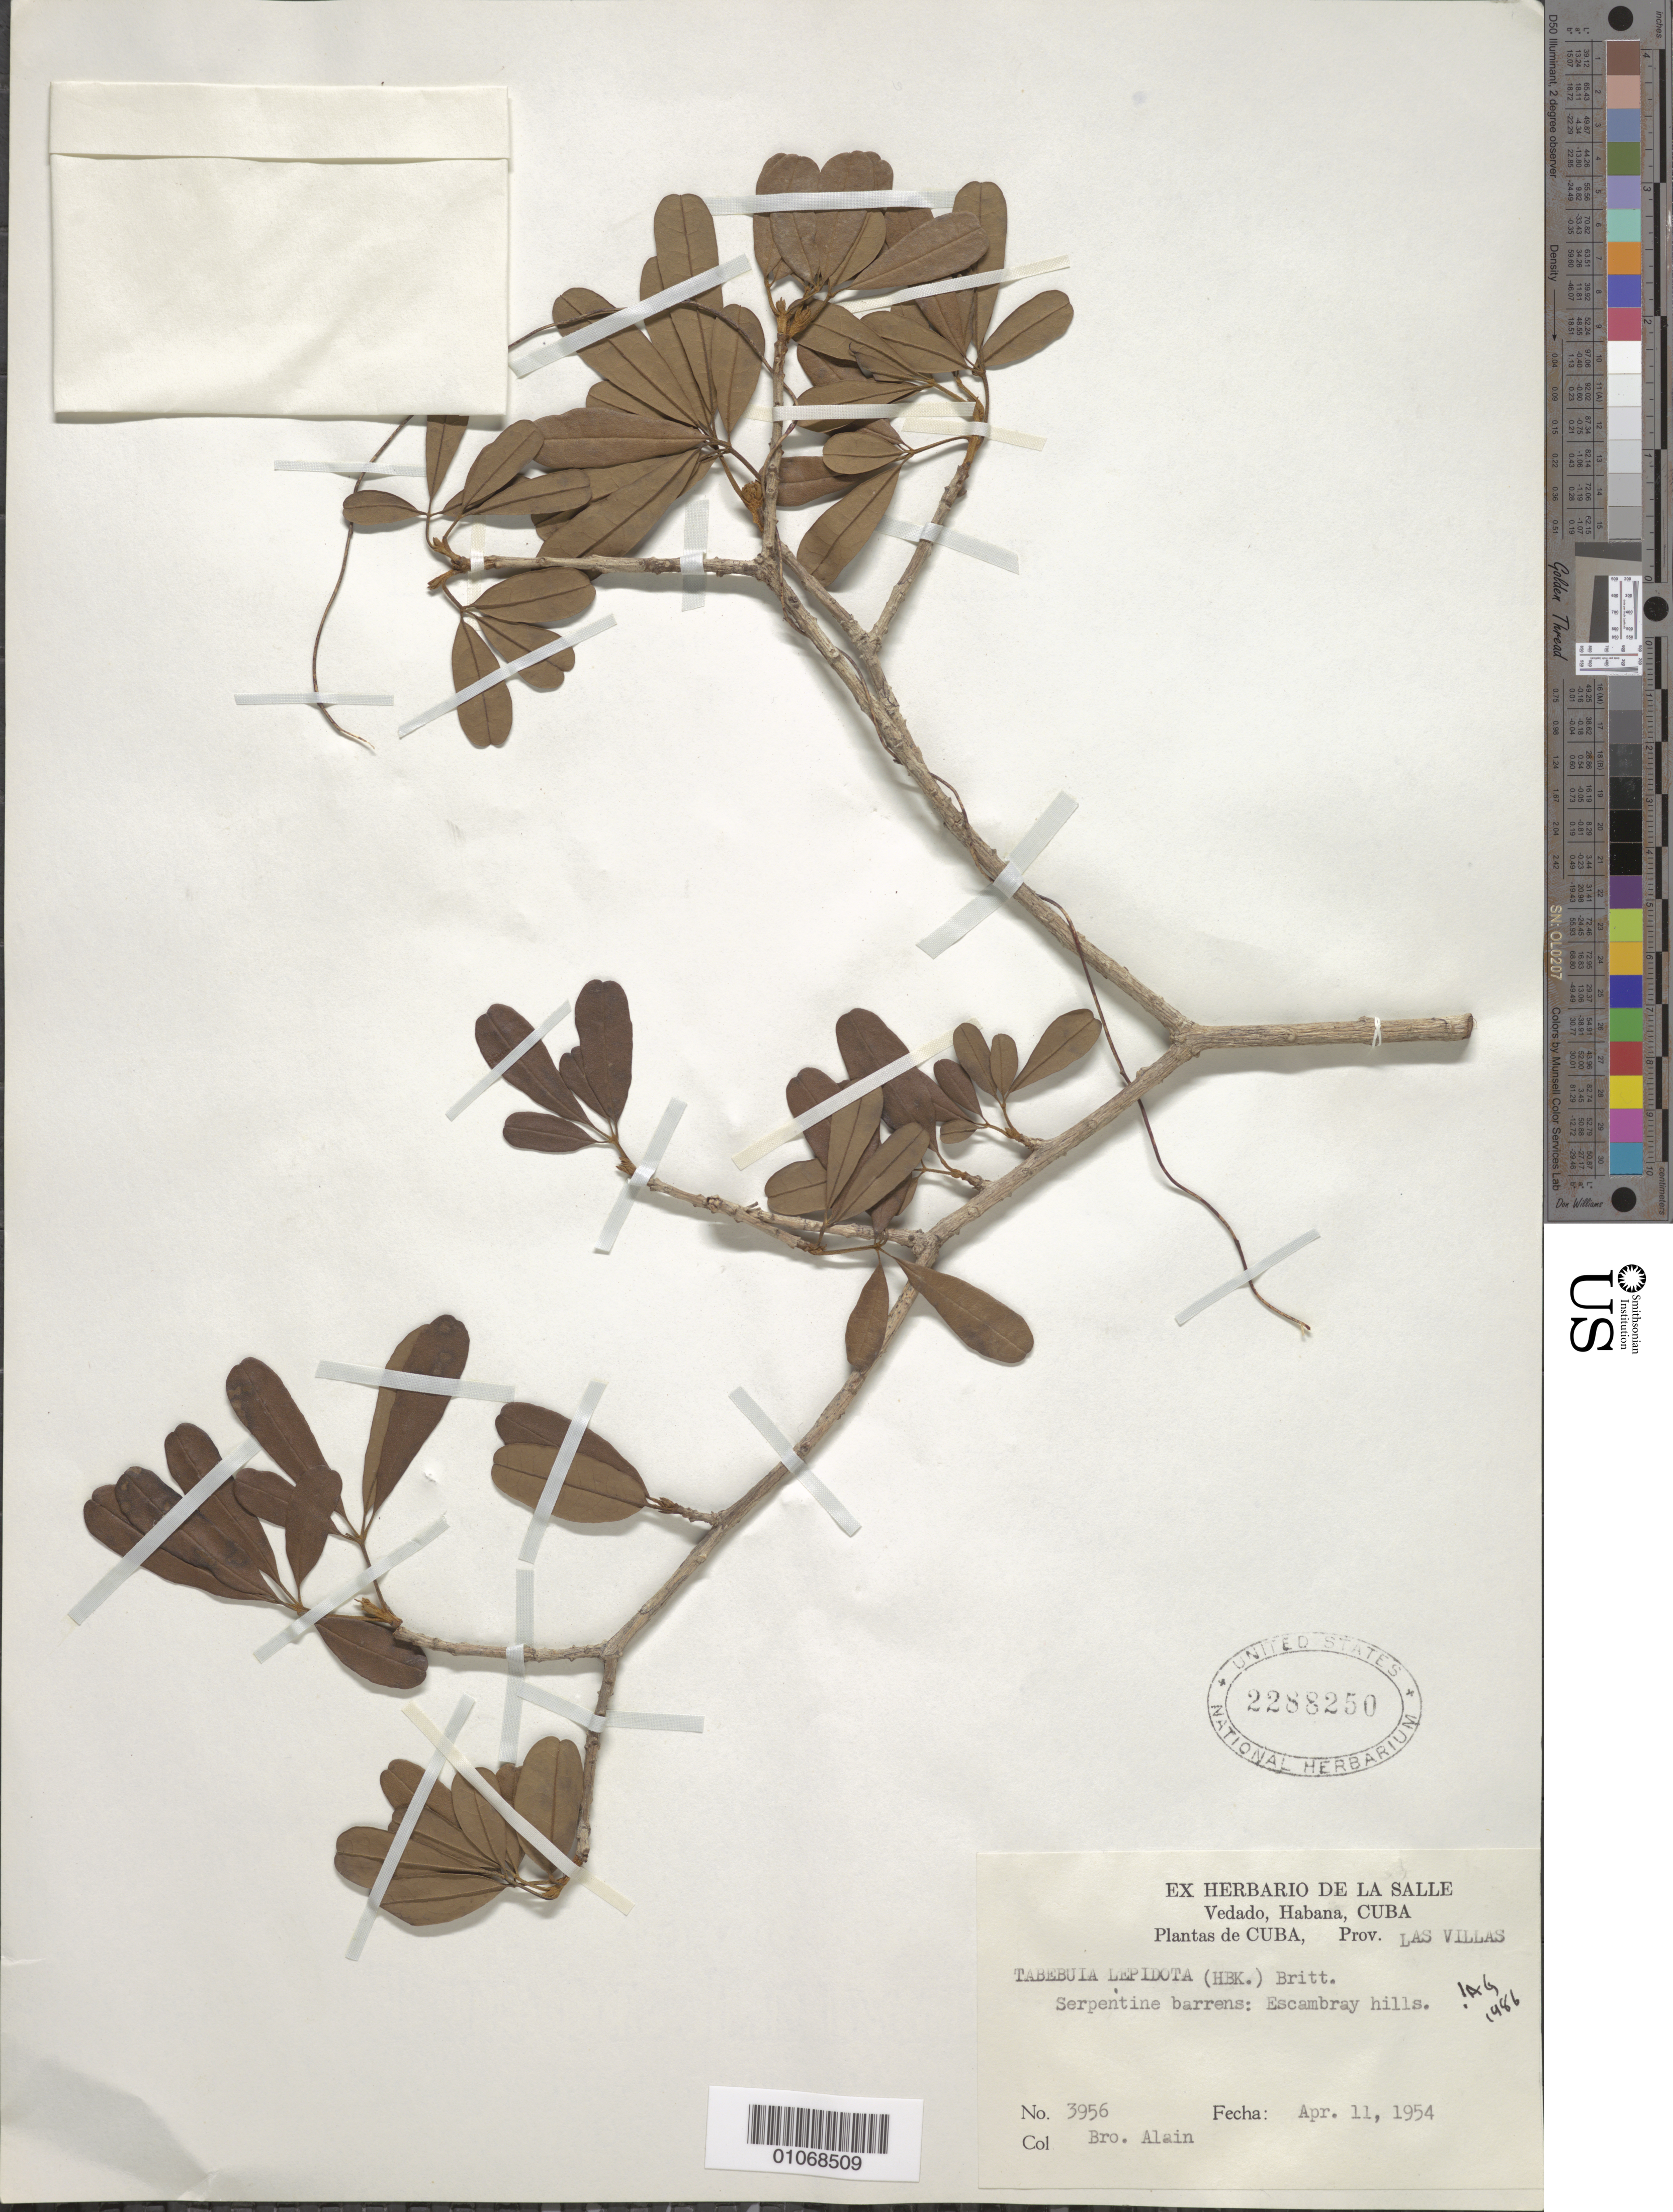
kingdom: Plantae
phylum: Tracheophyta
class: Magnoliopsida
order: Lamiales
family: Bignoniaceae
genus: Tabebuia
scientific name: Tabebuia lepidota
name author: (Kunth) Britton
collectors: A. H. Liogier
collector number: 3956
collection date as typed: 11 Apr 1954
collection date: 1954-04-11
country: Cuba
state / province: Las Villas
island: Cuba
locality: Serpentine barrens: Escambray hills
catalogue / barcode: US 2288250